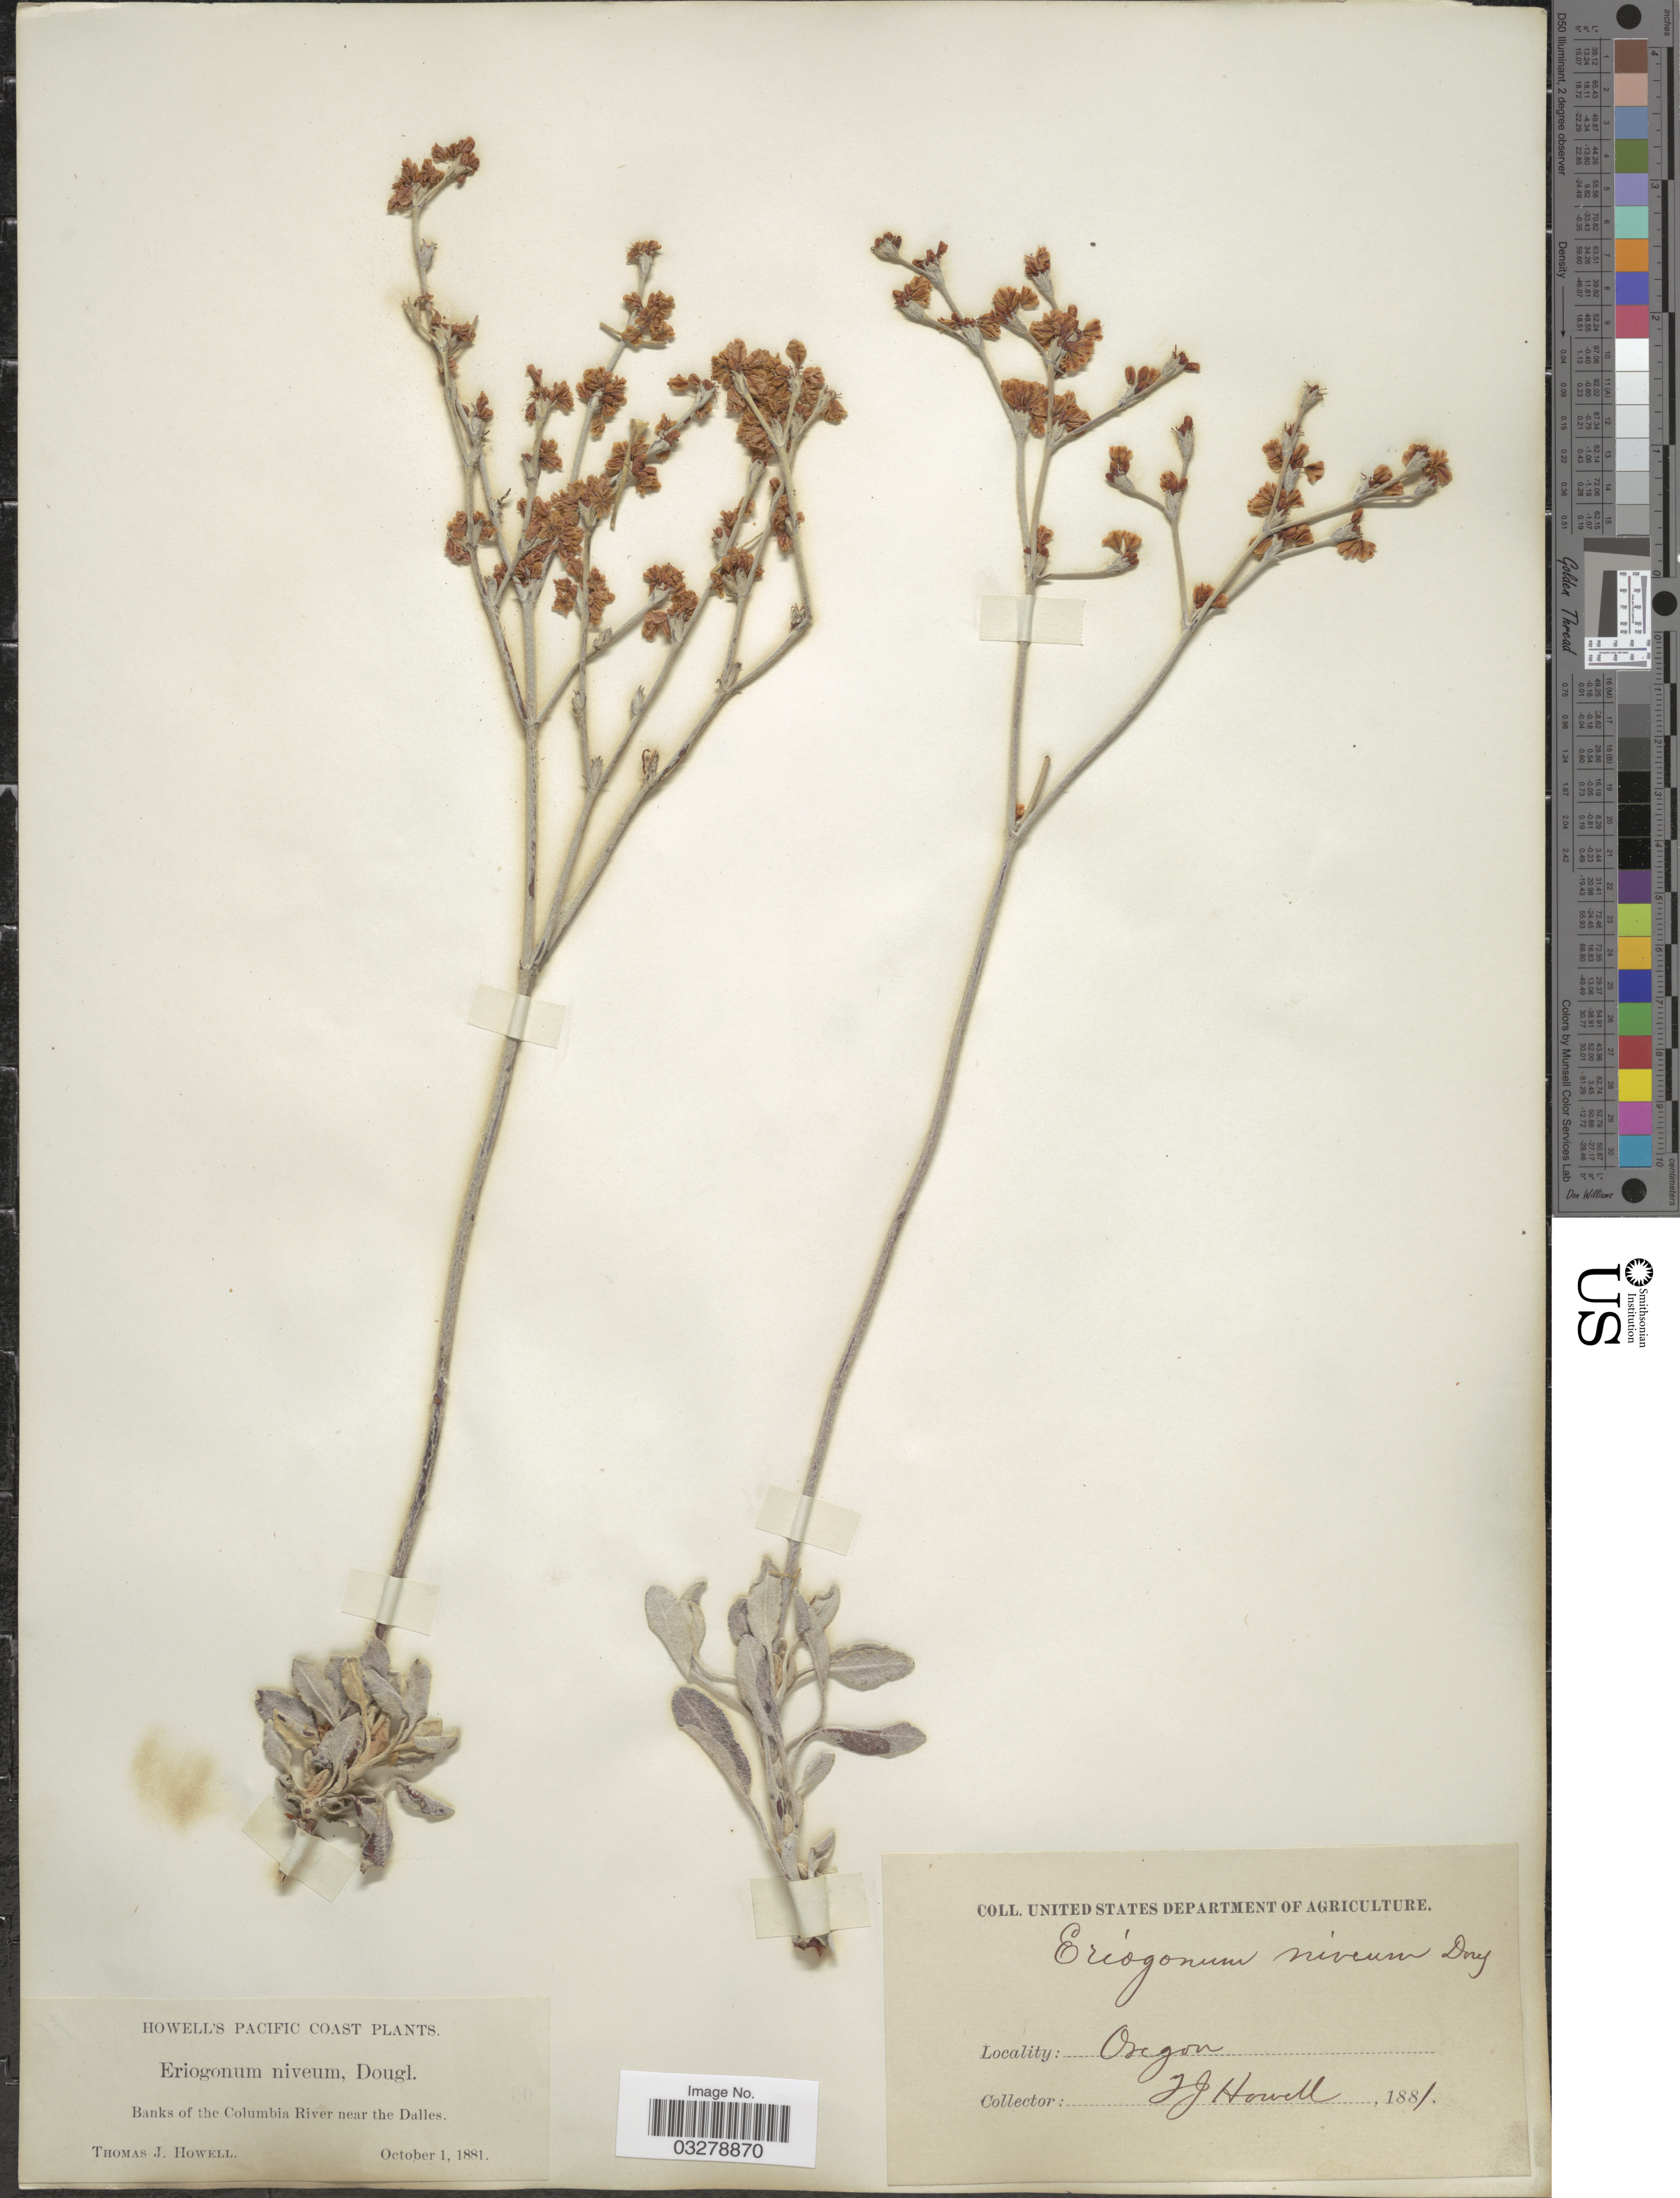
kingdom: Plantae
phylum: Tracheophyta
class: Magnoliopsida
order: Caryophyllales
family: Polygonaceae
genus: Eriogonum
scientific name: Eriogonum niverum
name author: Douglas ex Benth.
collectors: T. J. Howell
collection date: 1881-10-01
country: United States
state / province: Oregon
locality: Pacific Coast. Banks of the Columbia River near the Dalles.